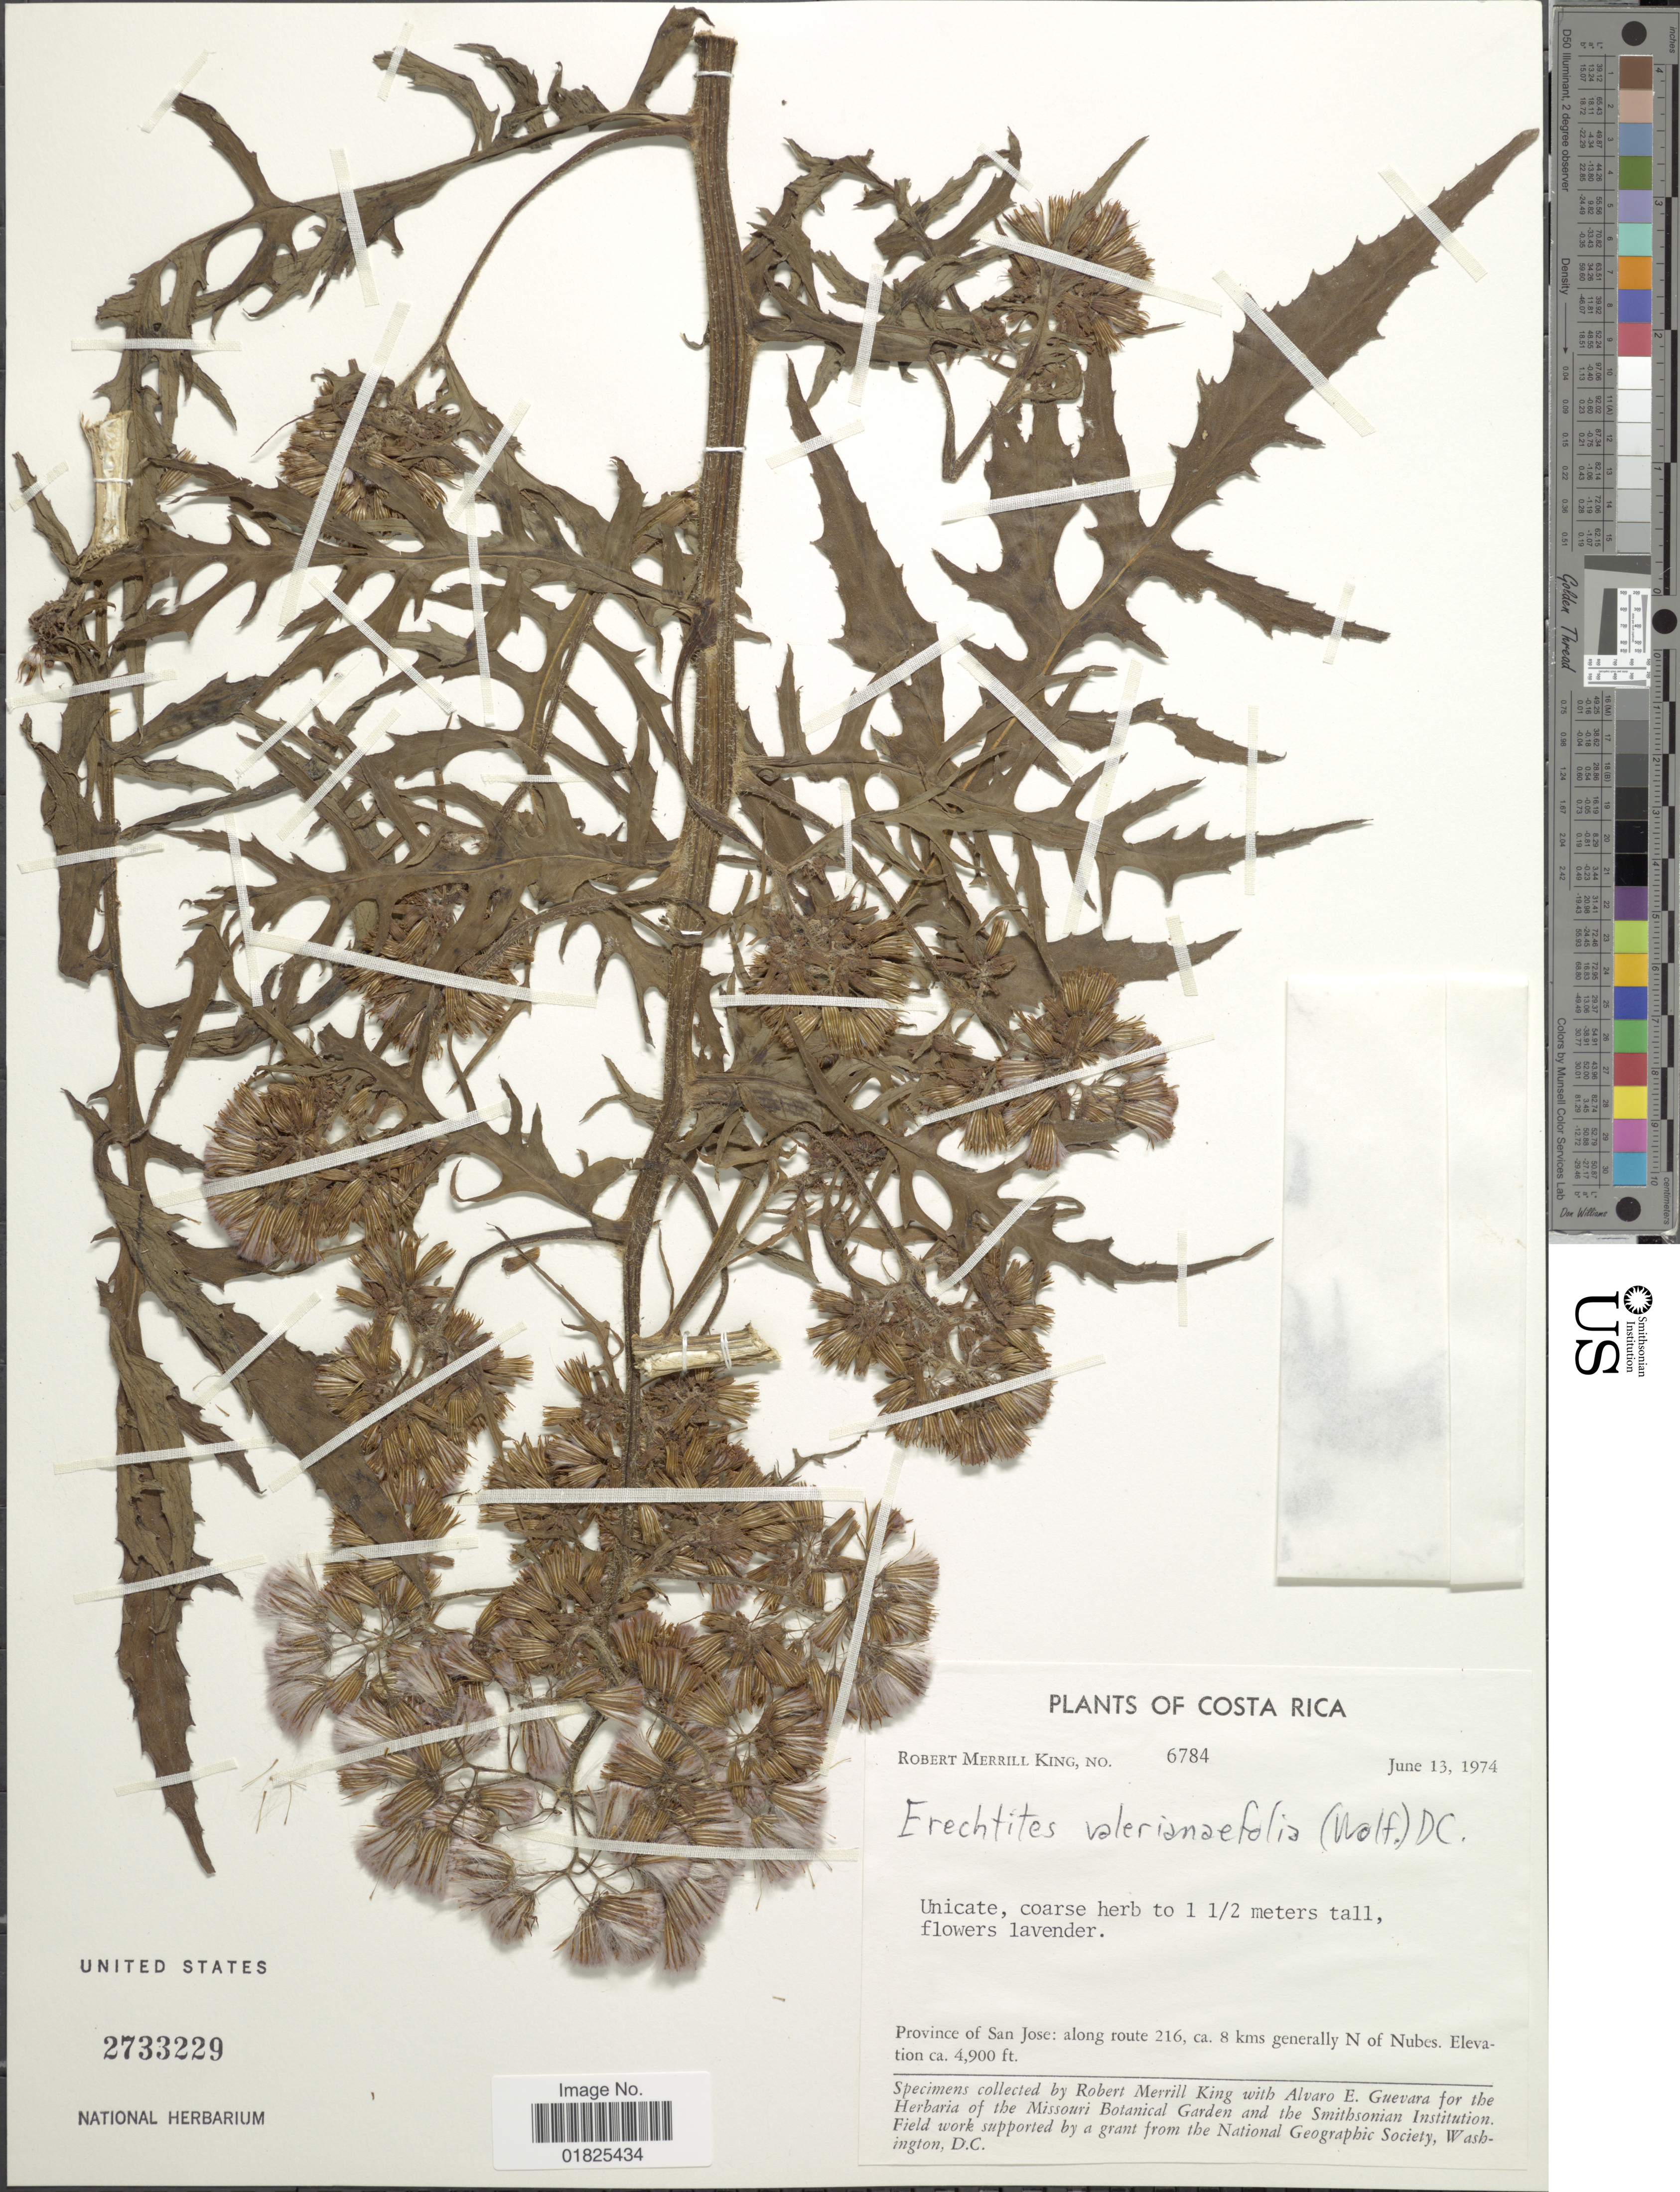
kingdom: Plantae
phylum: Tracheophyta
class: Magnoliopsida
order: Asterales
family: Asteraceae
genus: Erechtites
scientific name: Erechtites valerianifolius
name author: (Link ex Spreng.) DC.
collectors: R. M. King & A. E. Guevara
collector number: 6784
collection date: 1974-06-13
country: Costa Rica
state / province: San José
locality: Along route 216, ca. 8 kms generally N of Nubes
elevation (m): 1494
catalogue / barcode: US 2733229